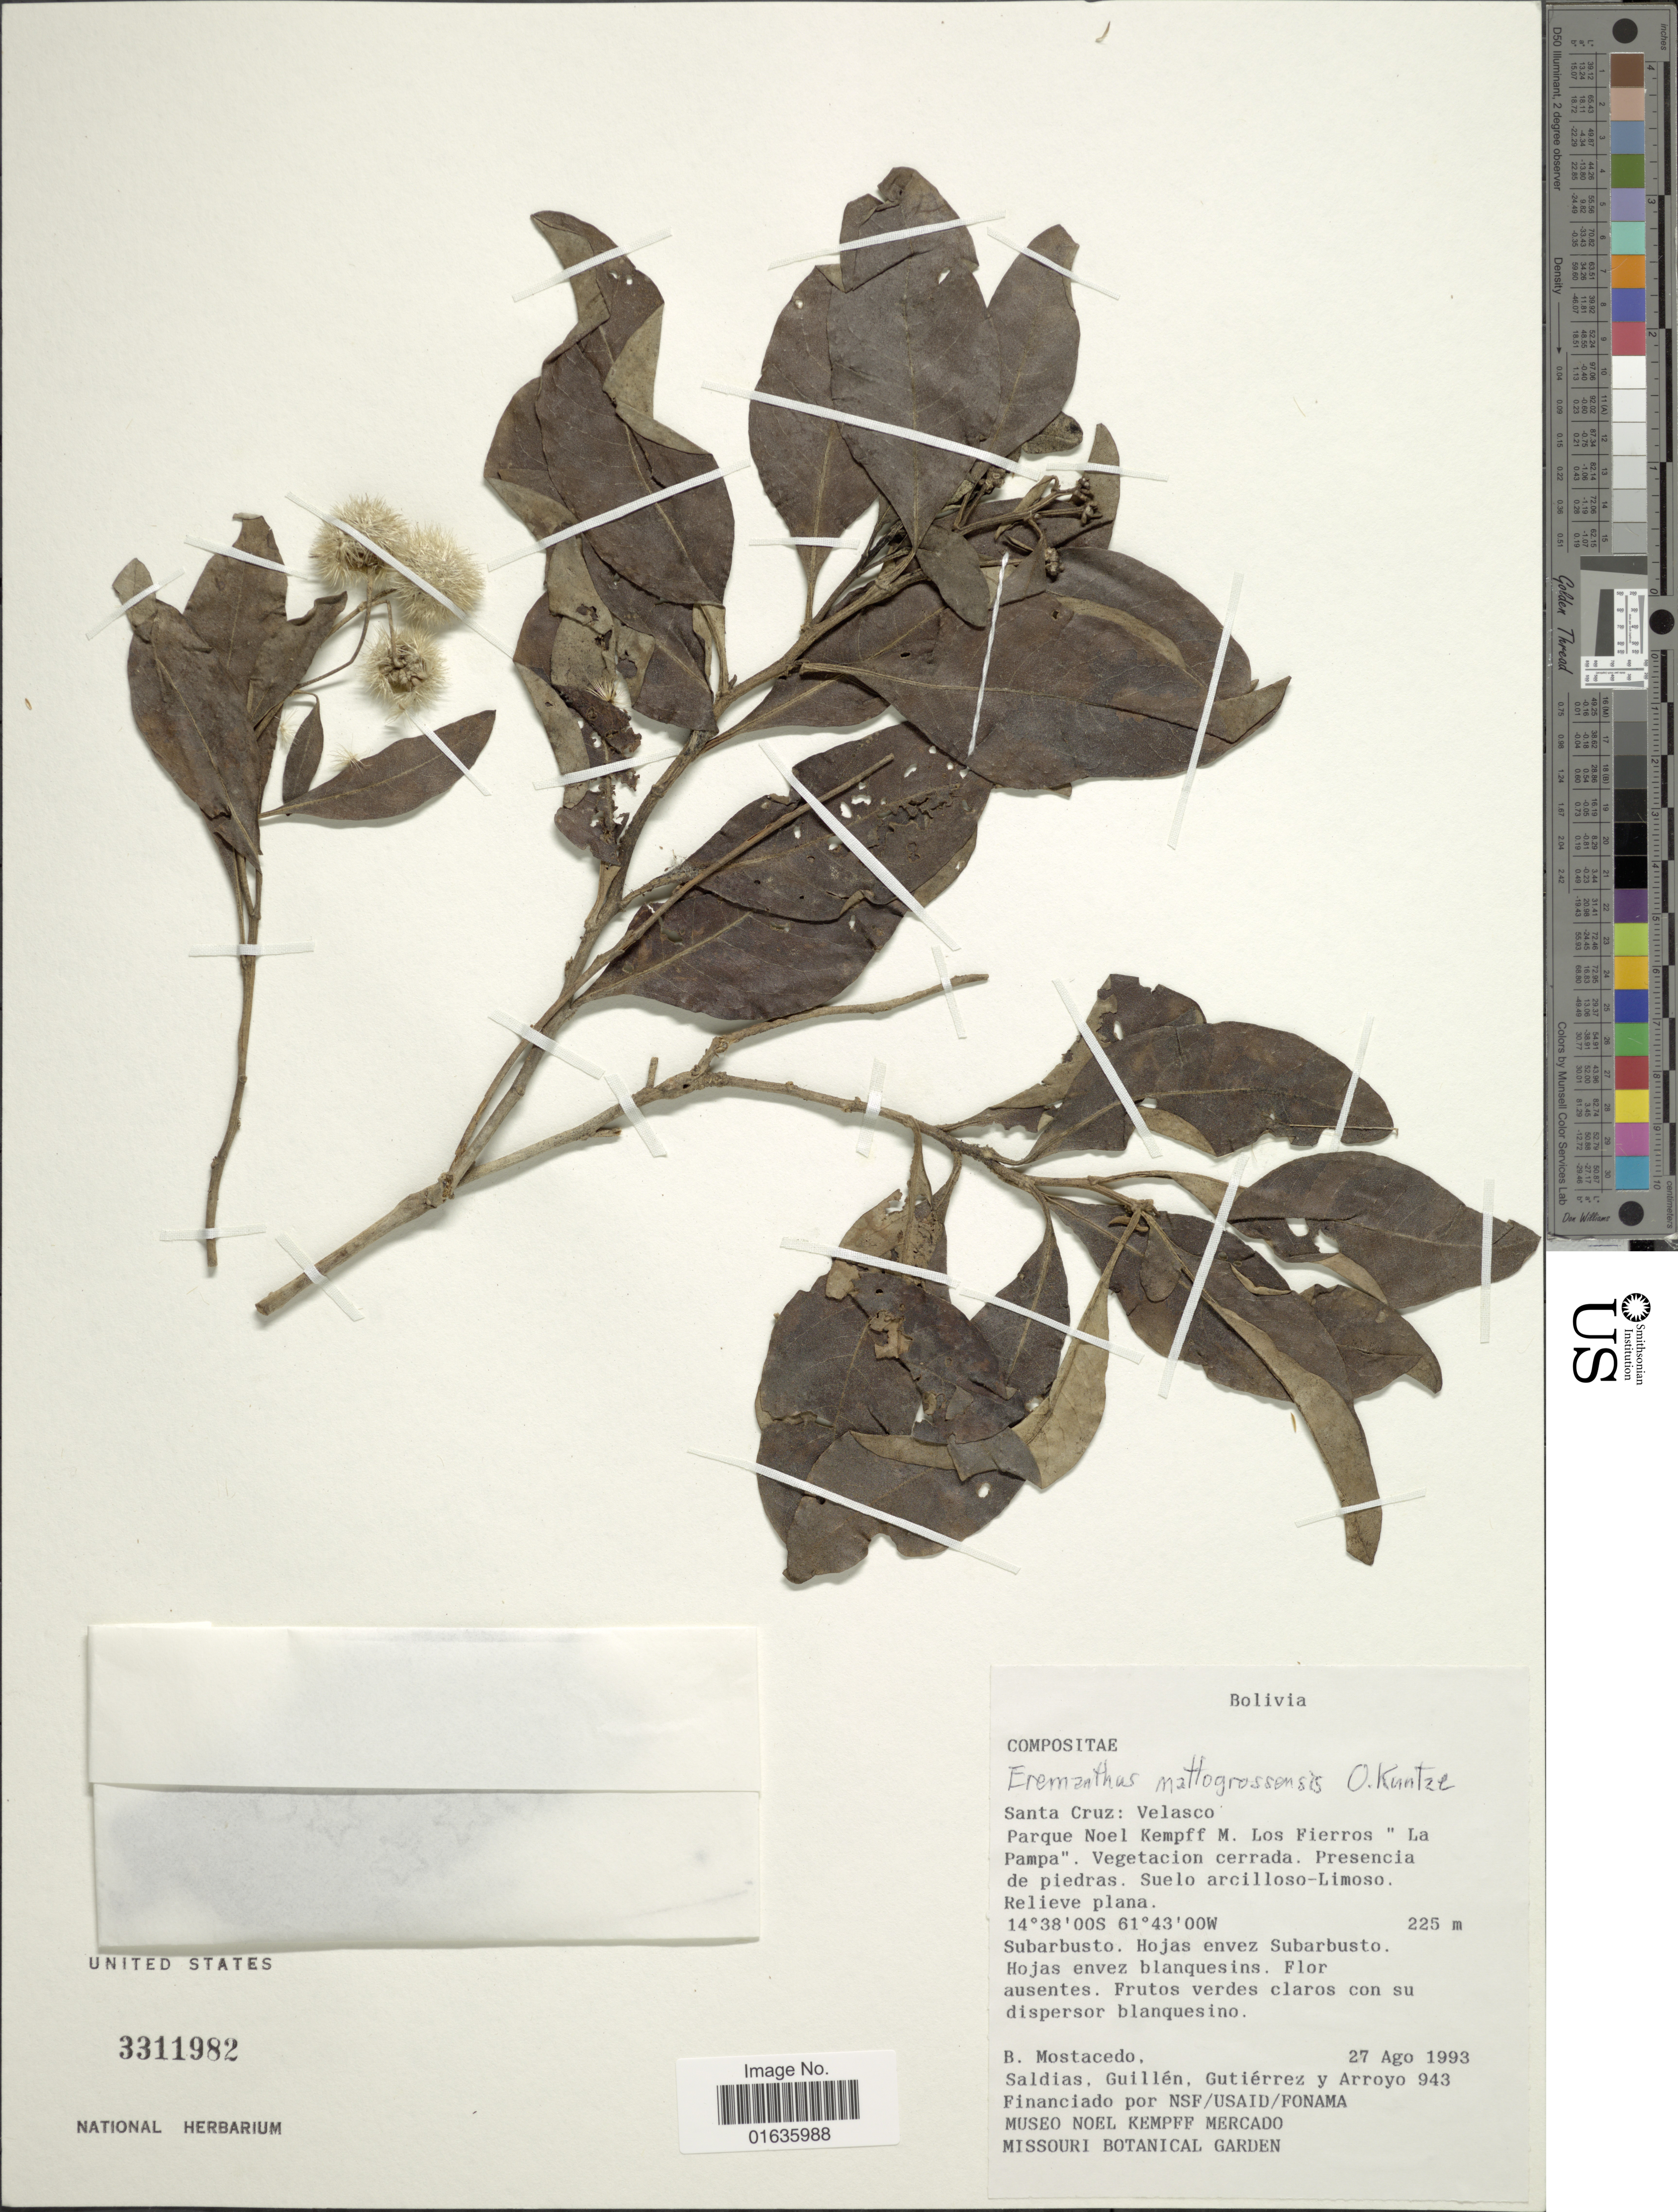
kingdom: Plantae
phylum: Tracheophyta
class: Magnoliopsida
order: Asterales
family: Asteraceae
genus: Eremanthus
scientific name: Eremanthus mattogrossensis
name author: Kuntze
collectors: B. Mostacedo, -. Saldias, -- Guillen, Gutiérrez, -- & Arroyo, --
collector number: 943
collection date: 1993-08-27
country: Bolivia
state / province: Santa Cruz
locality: Velasco. Parque Noel Kempff M. Los Fierros "La Pampa"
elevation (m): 225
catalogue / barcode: US 3131982